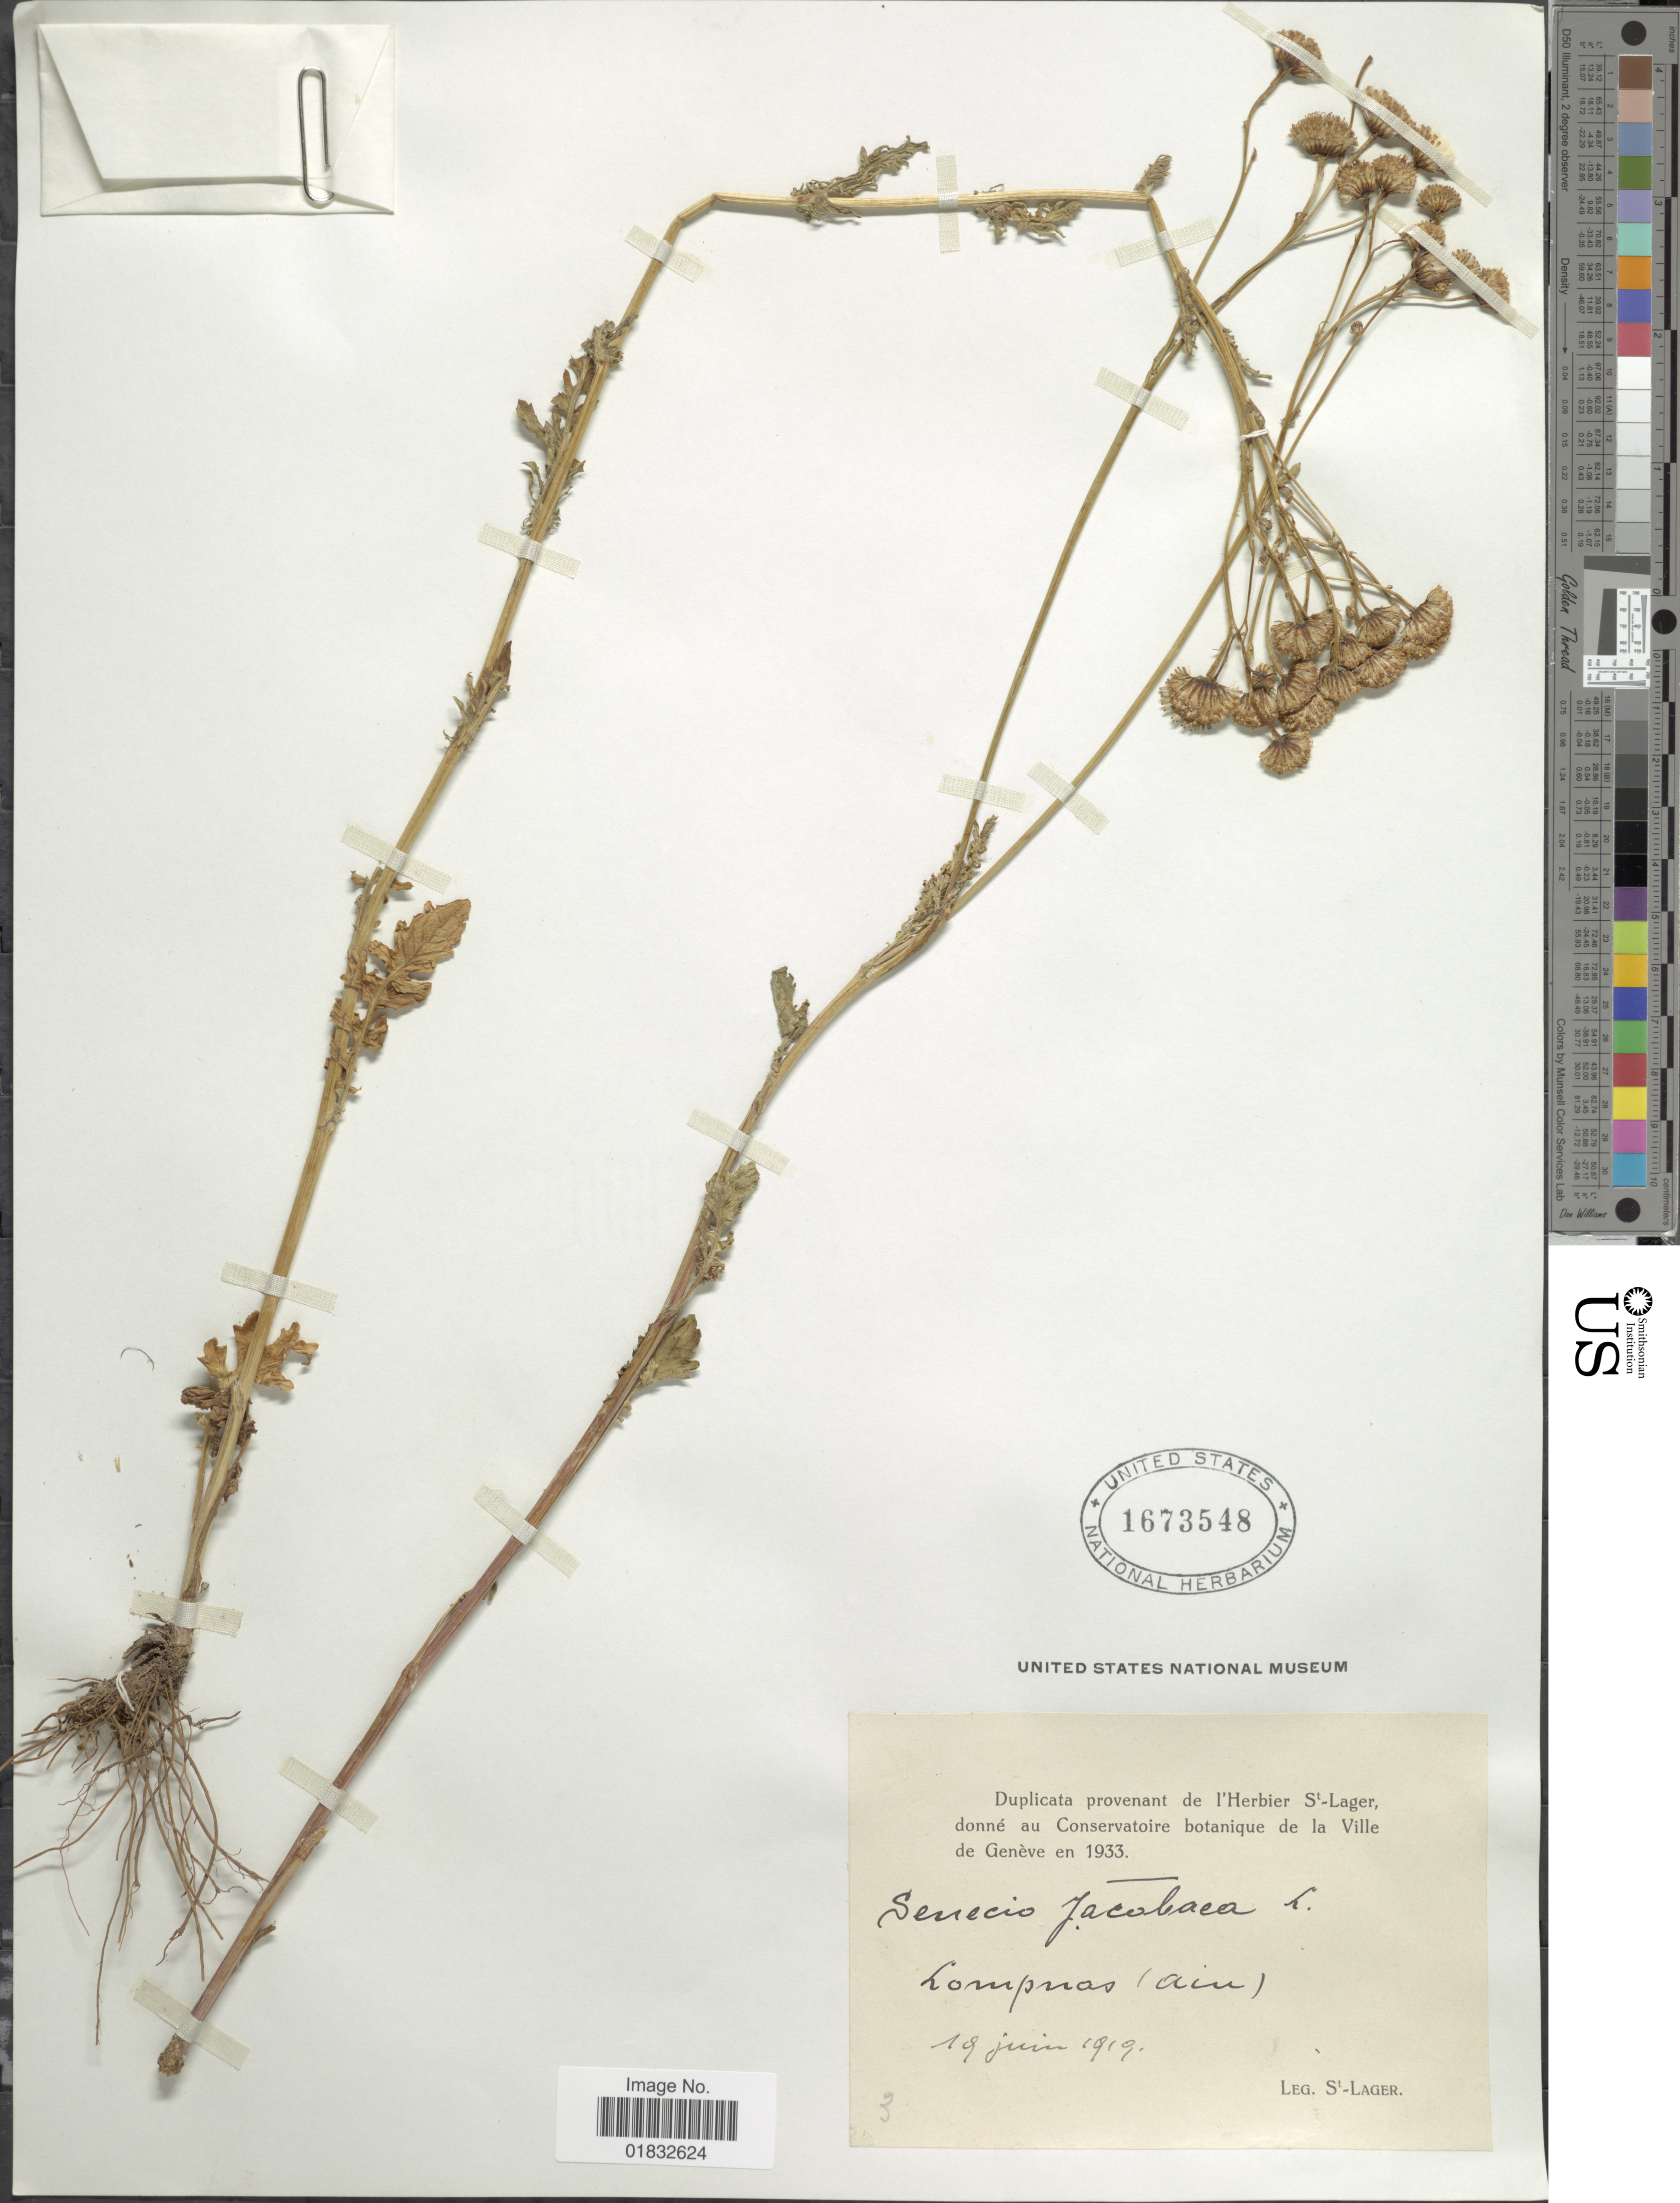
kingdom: Plantae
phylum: Tracheophyta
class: Magnoliopsida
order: Asterales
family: Asteraceae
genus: Jacobaea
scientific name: Jacobaea vulgaris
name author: Gaertn.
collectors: -. St. Lager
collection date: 1919-06-19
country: France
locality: Lompnas (ain) [interpreted]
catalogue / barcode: US 1673548